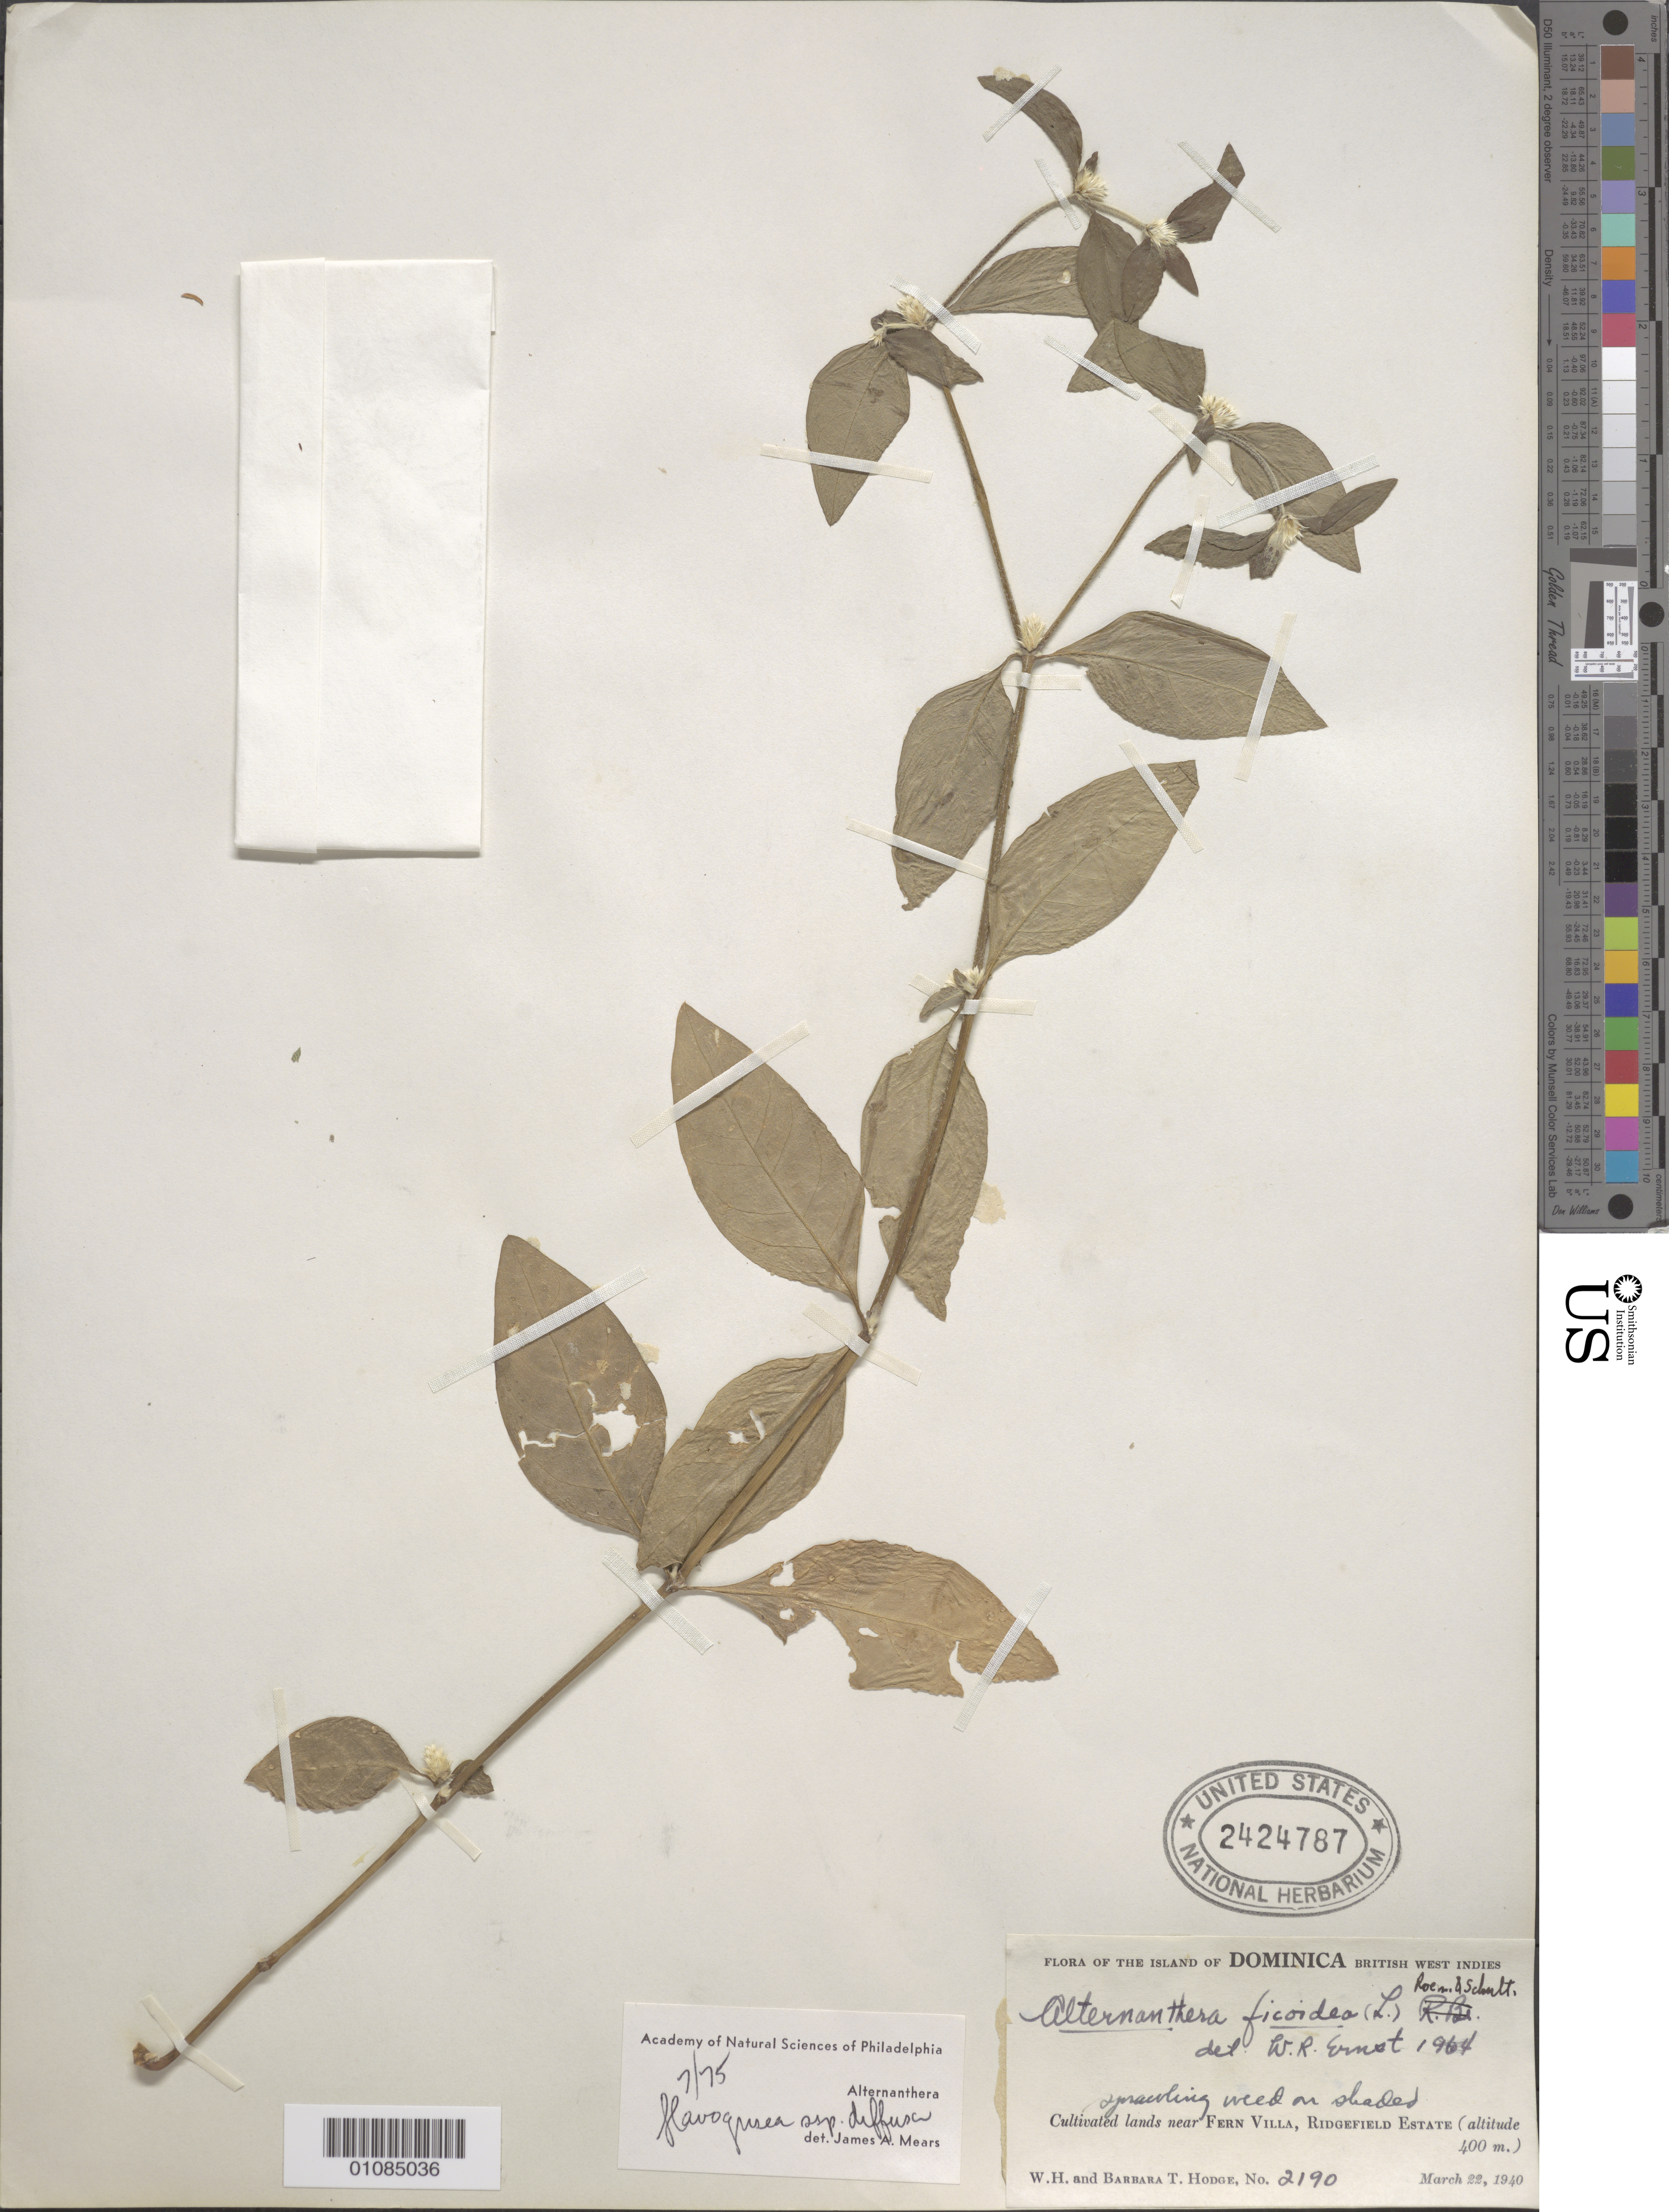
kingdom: Plantae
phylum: Tracheophyta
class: Magnoliopsida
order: Caryophyllales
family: Amaranthaceae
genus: Alternanthera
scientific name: Alternanthera flavogrisea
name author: Urb.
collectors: B. Hodge & W. Hodge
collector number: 2190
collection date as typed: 22 Mar 1940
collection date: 1940-03-22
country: Dominica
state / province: St. George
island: Dominica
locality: Near Fern Villa, Ridgefield Estate.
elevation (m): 400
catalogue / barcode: US 2424787